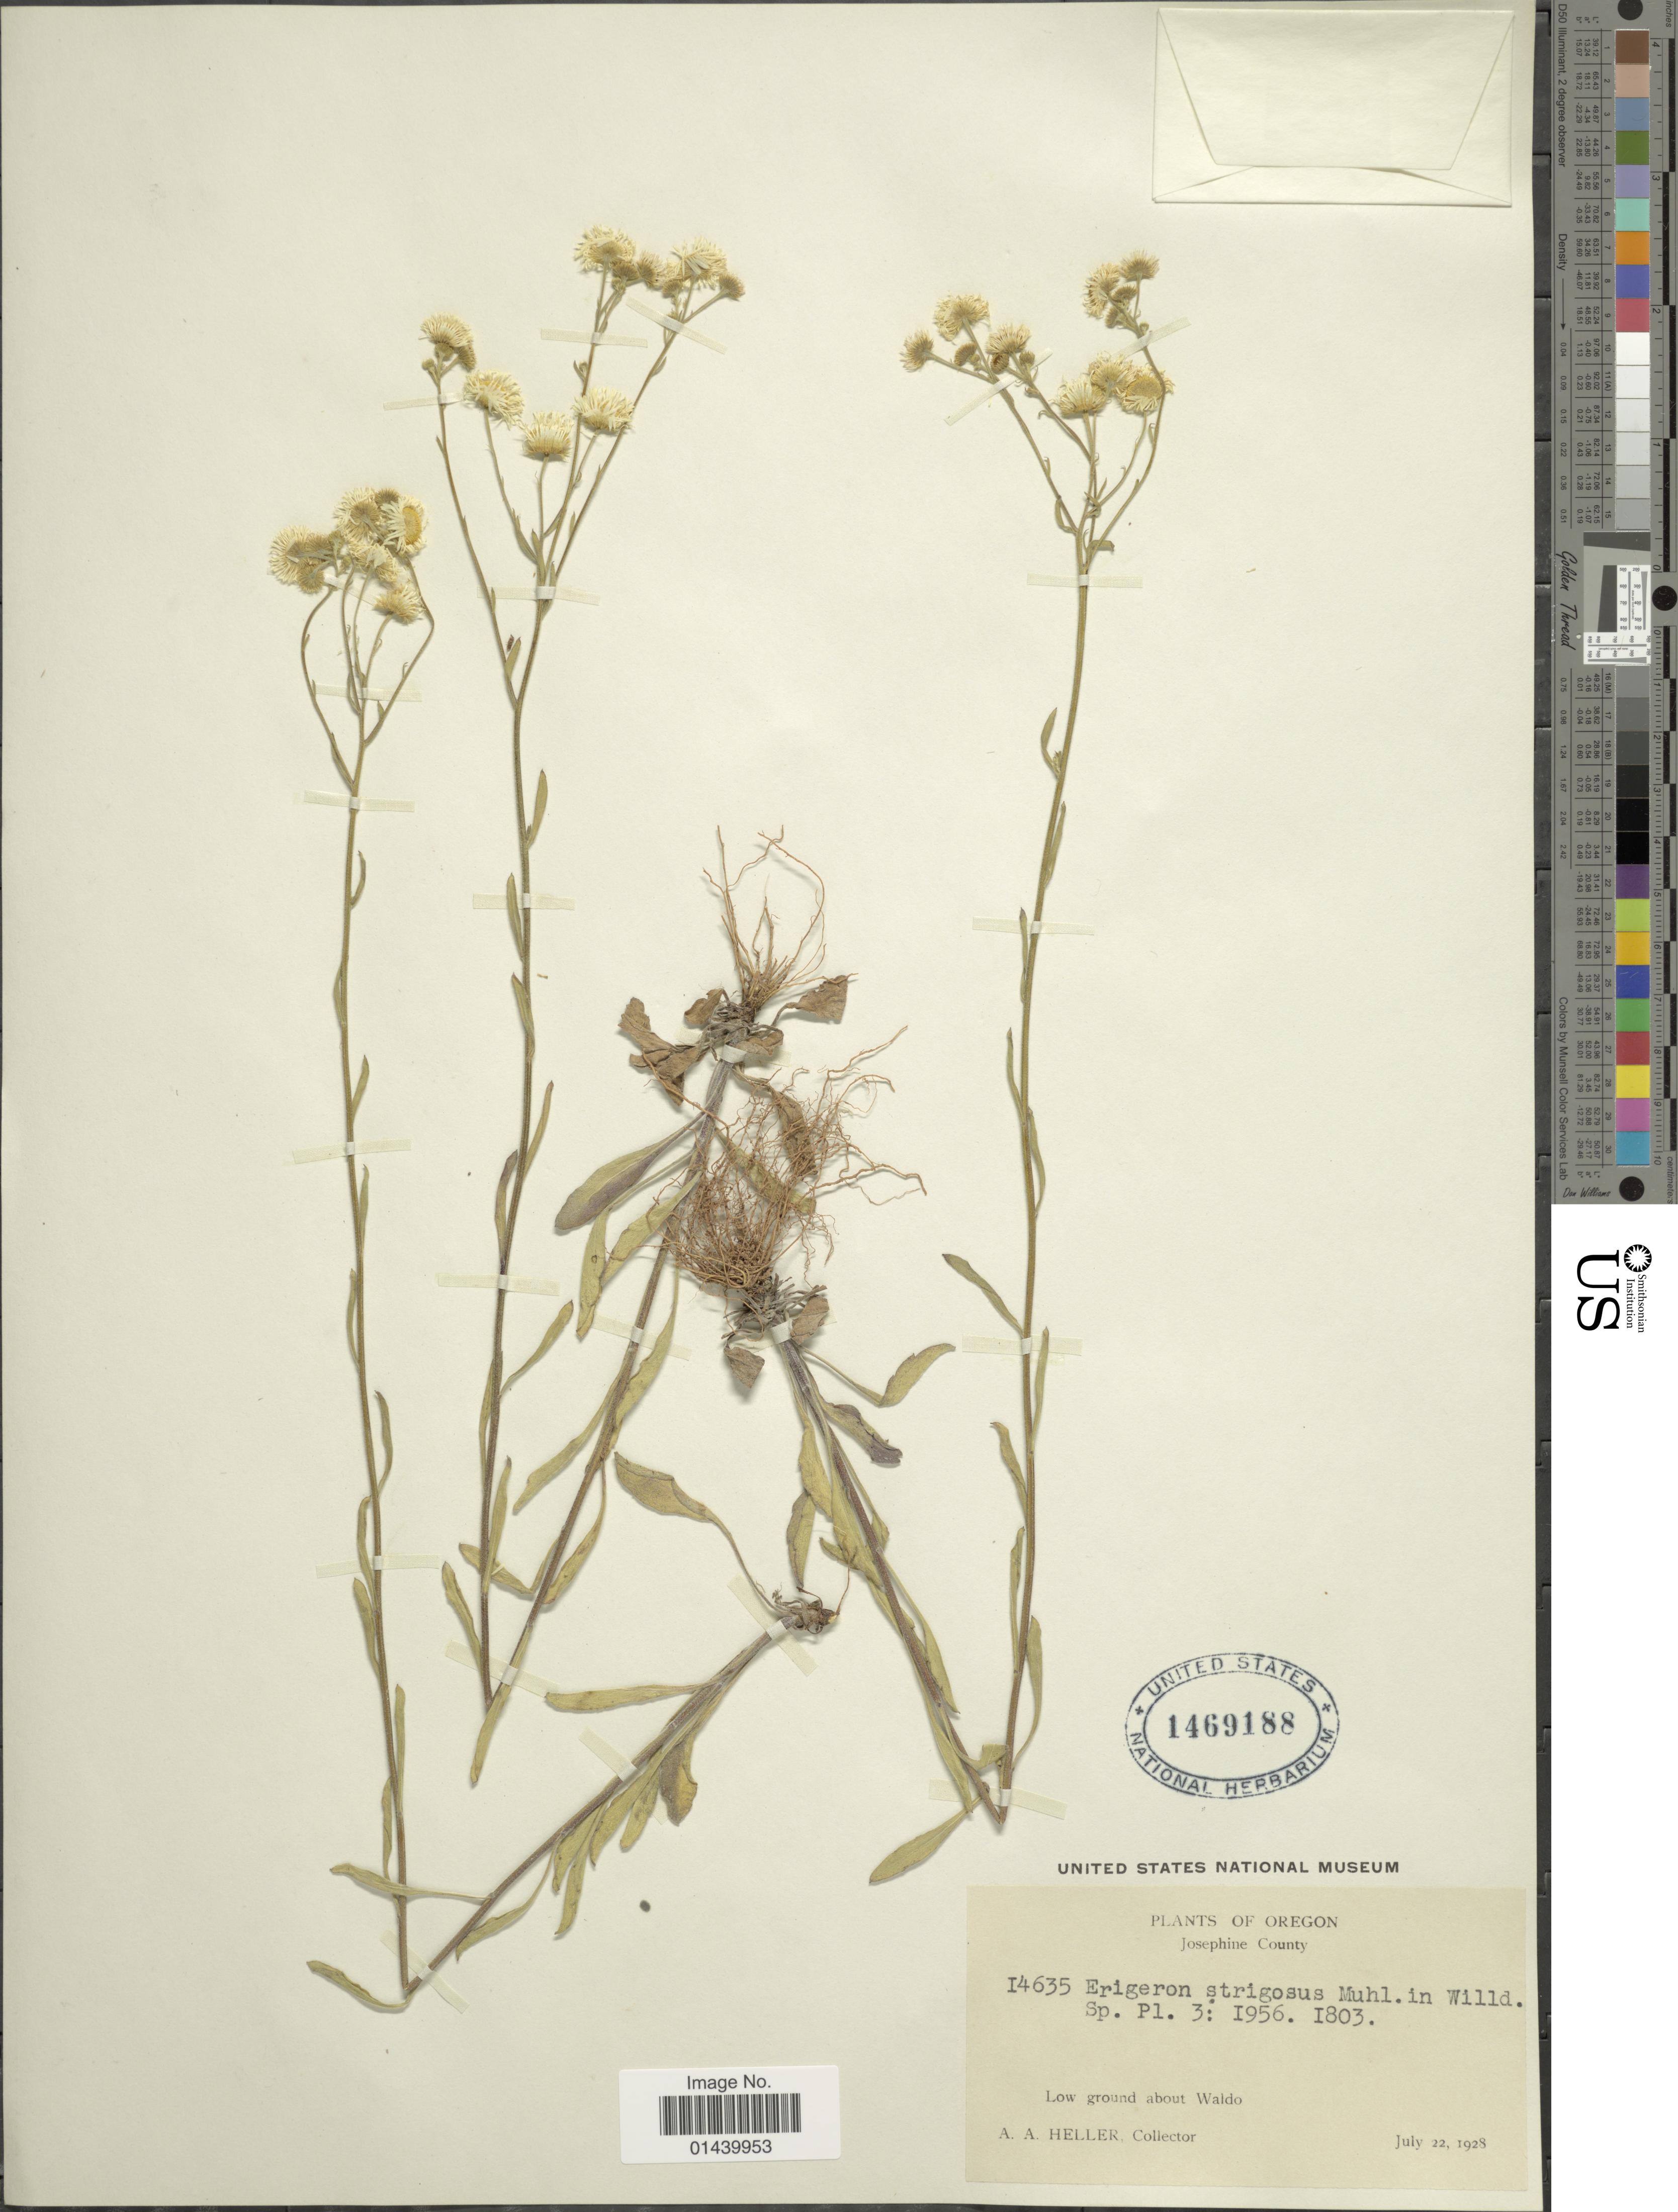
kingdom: Plantae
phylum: Tracheophyta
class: Magnoliopsida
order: Asterales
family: Asteraceae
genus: Erigeron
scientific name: Erigeron strigosus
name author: Muhl. ex Willd.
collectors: A. A. Heller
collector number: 14635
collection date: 1928-07-22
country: United States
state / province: Oregon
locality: Josephine County. Low ground about Waldo.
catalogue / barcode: US 1469188